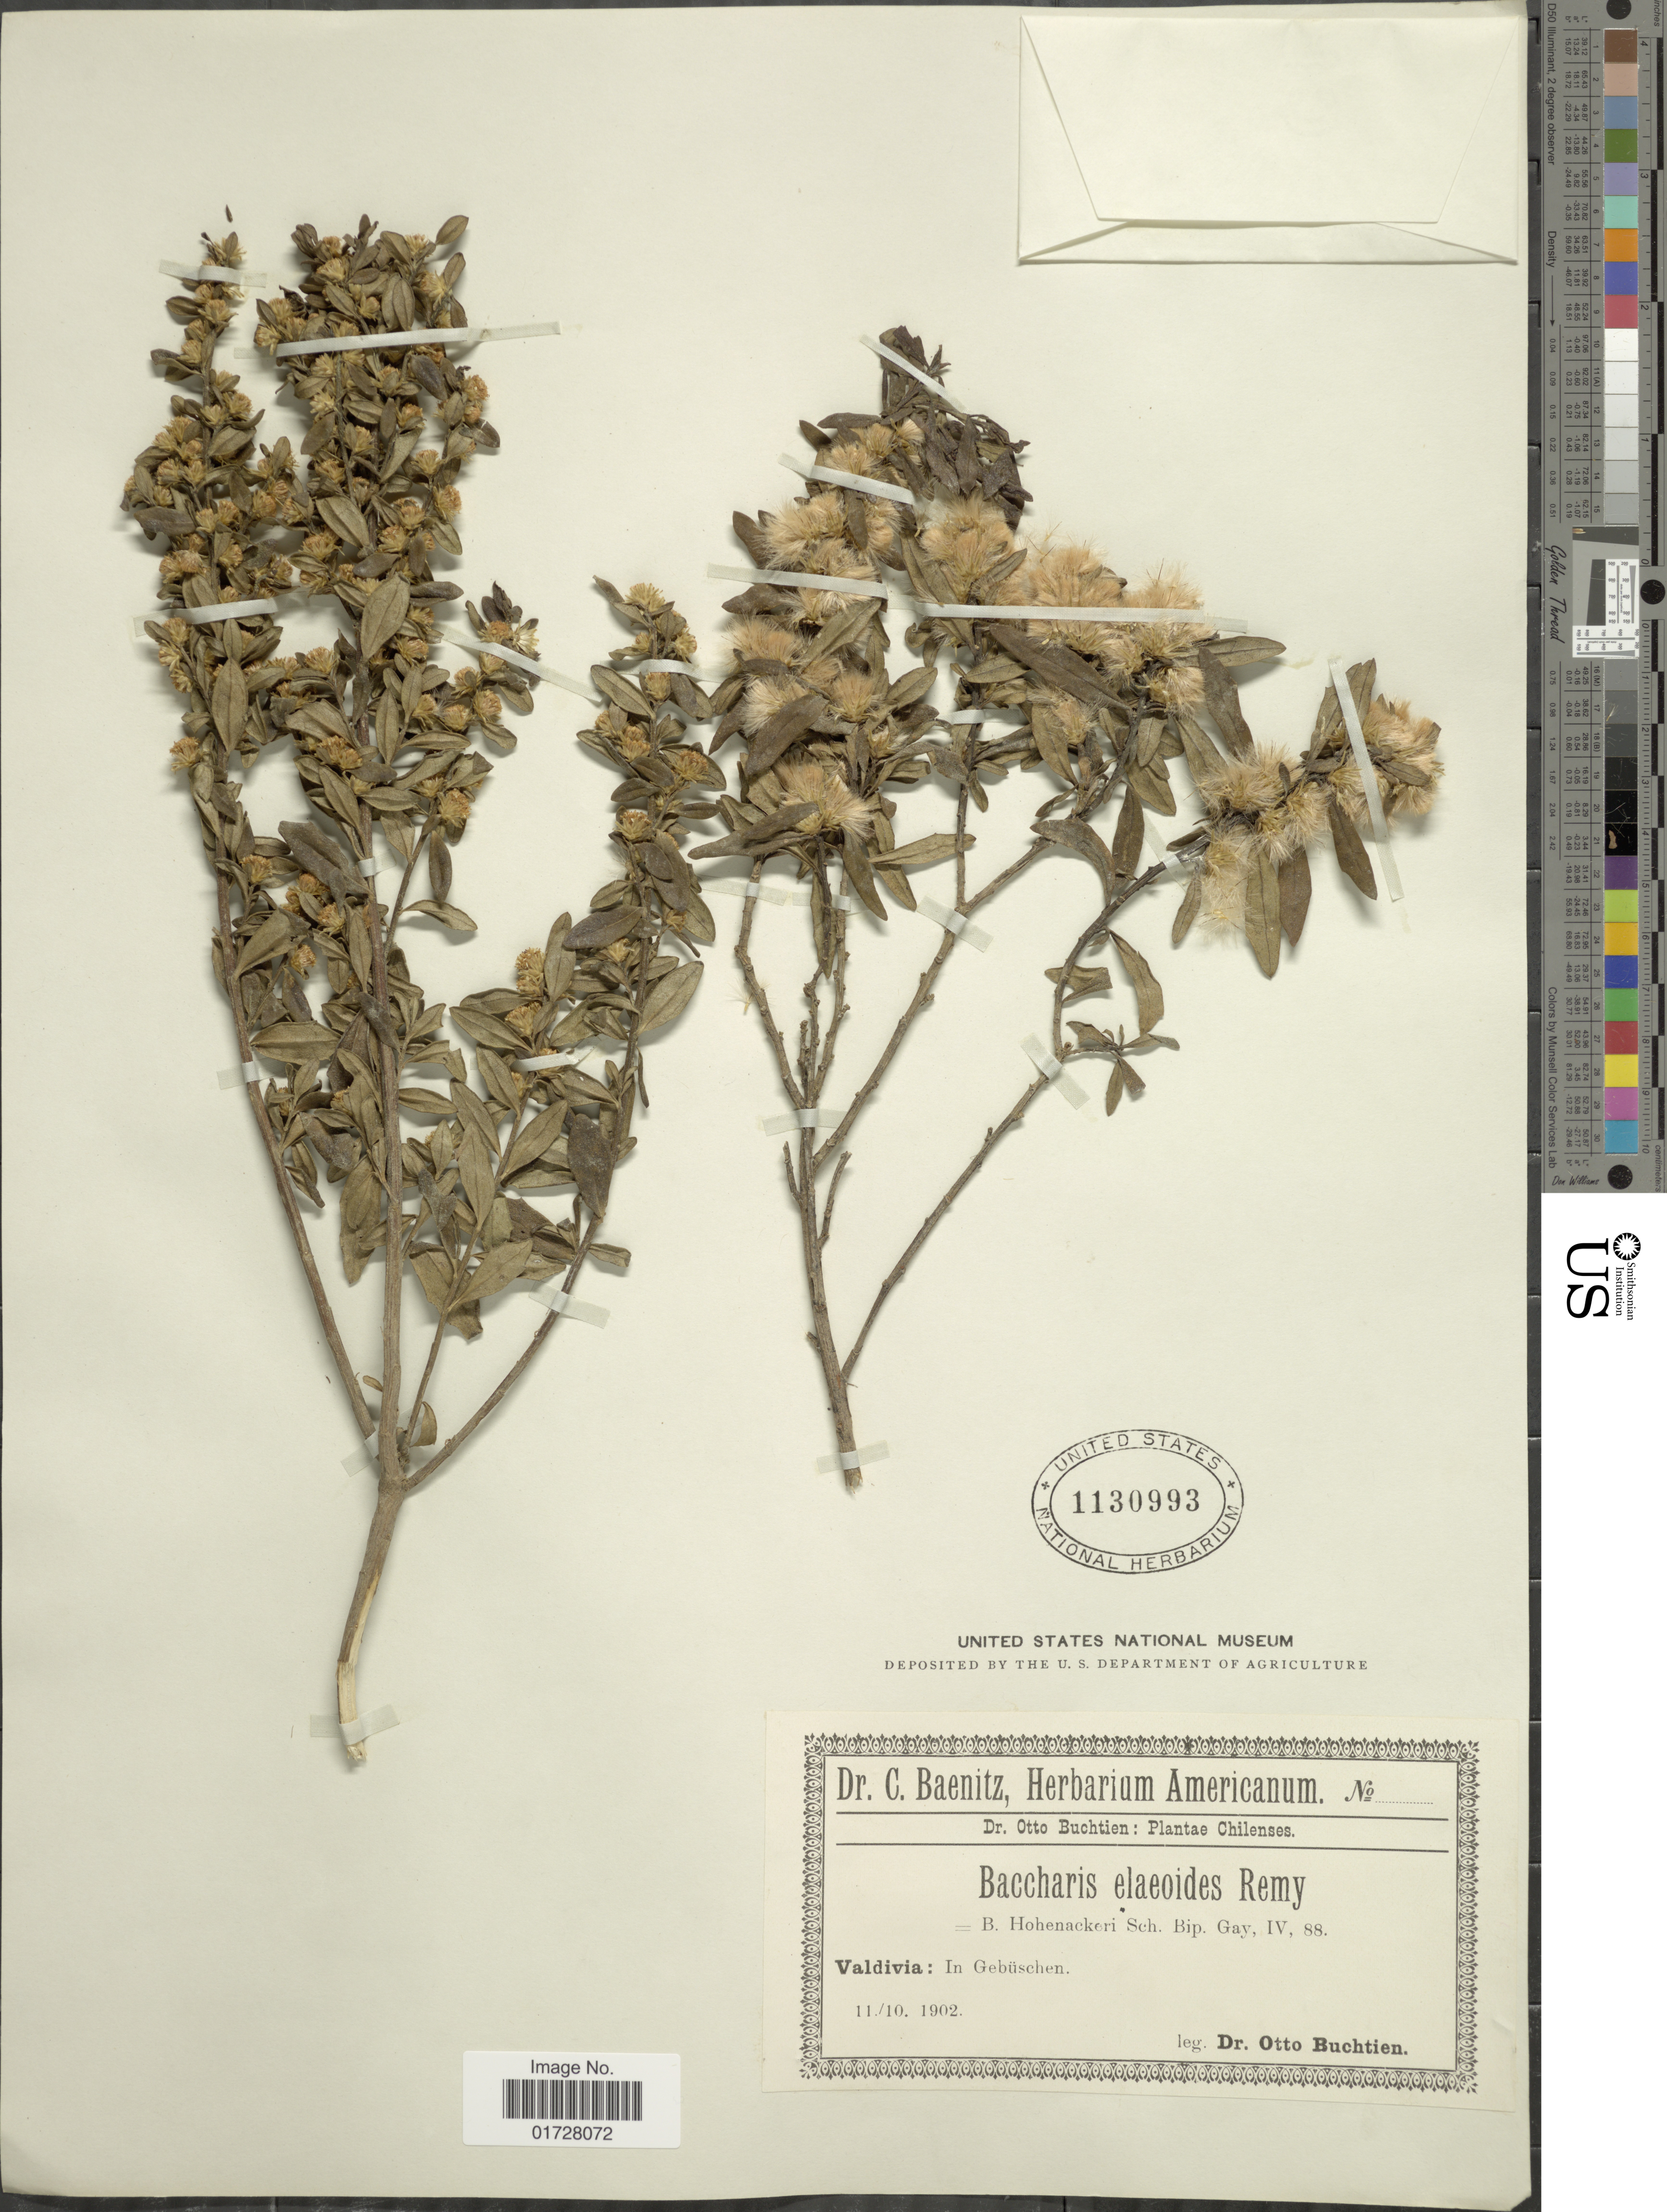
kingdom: Plantae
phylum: Tracheophyta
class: Magnoliopsida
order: Asterales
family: Asteraceae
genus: Baccharis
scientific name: Baccharis elaeoides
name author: J. Rémy in Gay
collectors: O. Buchtien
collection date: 1902-10-11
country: Chile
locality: Valdivia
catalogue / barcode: US 1130993